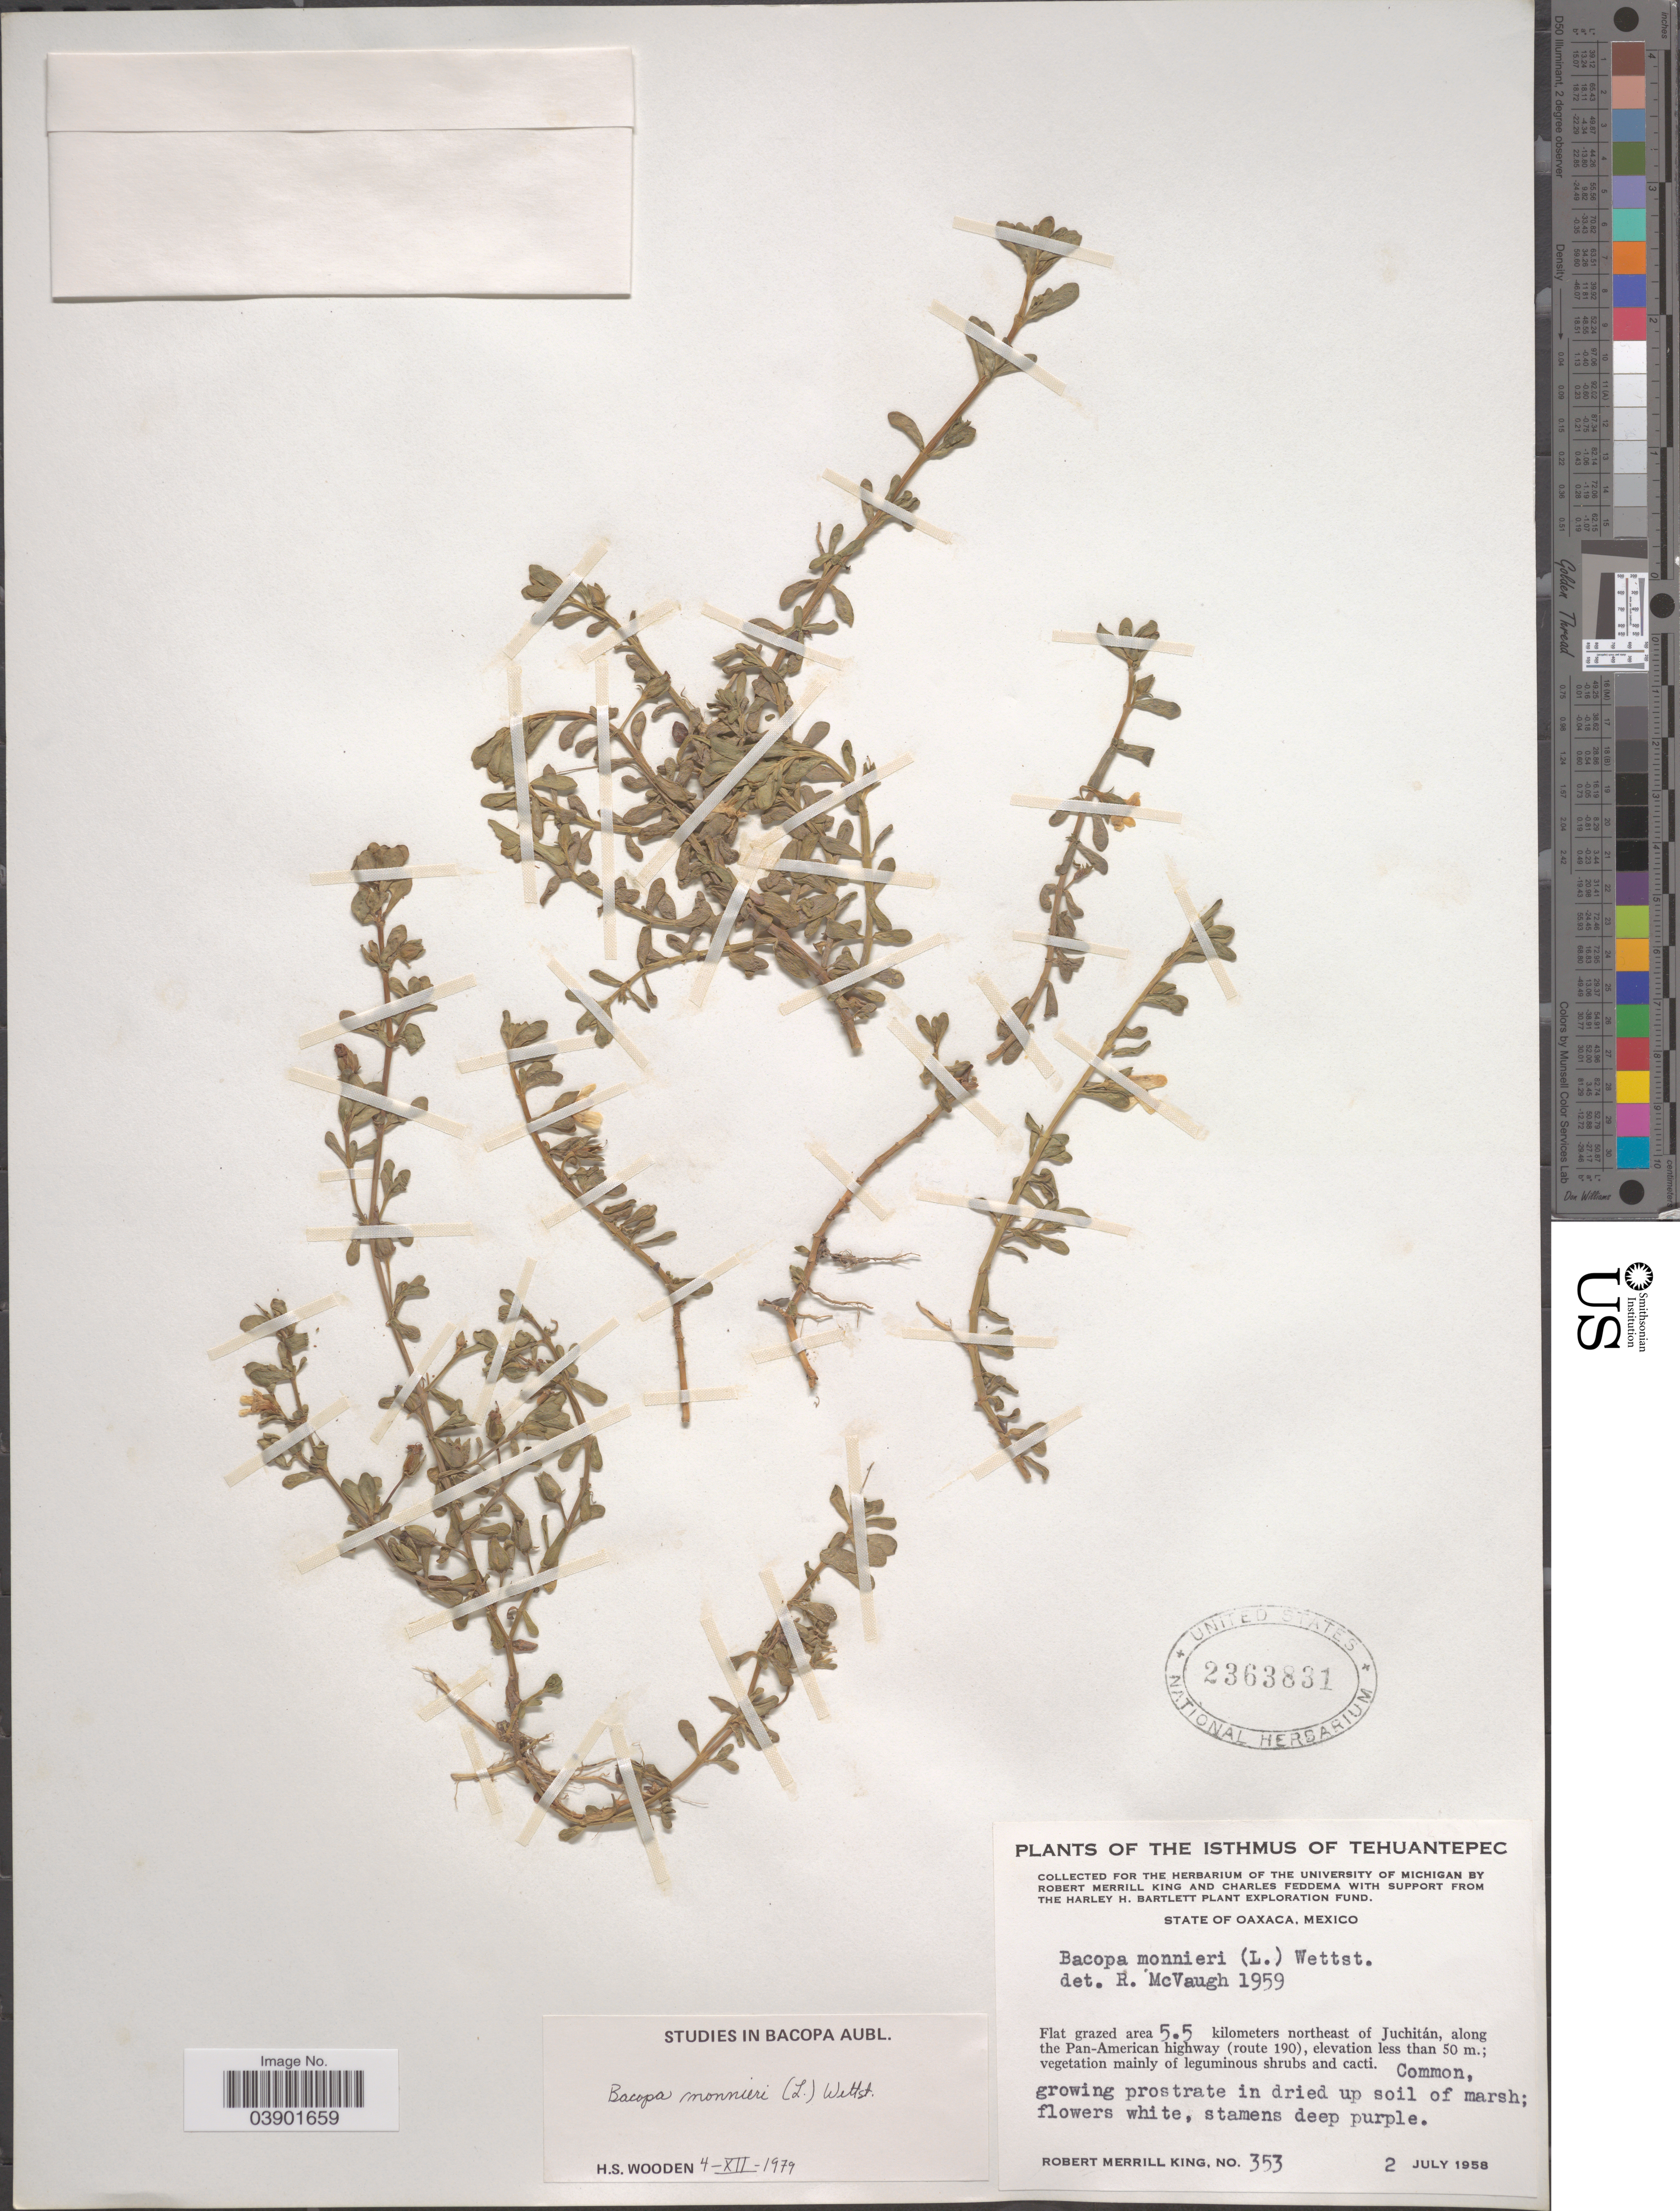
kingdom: Plantae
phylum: Tracheophyta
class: Magnoliopsida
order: Lamiales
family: Plantaginaceae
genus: Bacopa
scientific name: Bacopa monnieri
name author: (L.) Pennell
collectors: R. M. King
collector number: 353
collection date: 1958-07-02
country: Mexico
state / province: Oaxaca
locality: The Isthmus of Tehuantepec. Flat grazed area 5.5 kilometers northeast of Juchitán, along the Pan-American highway (route 190).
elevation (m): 50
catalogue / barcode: US 2363831